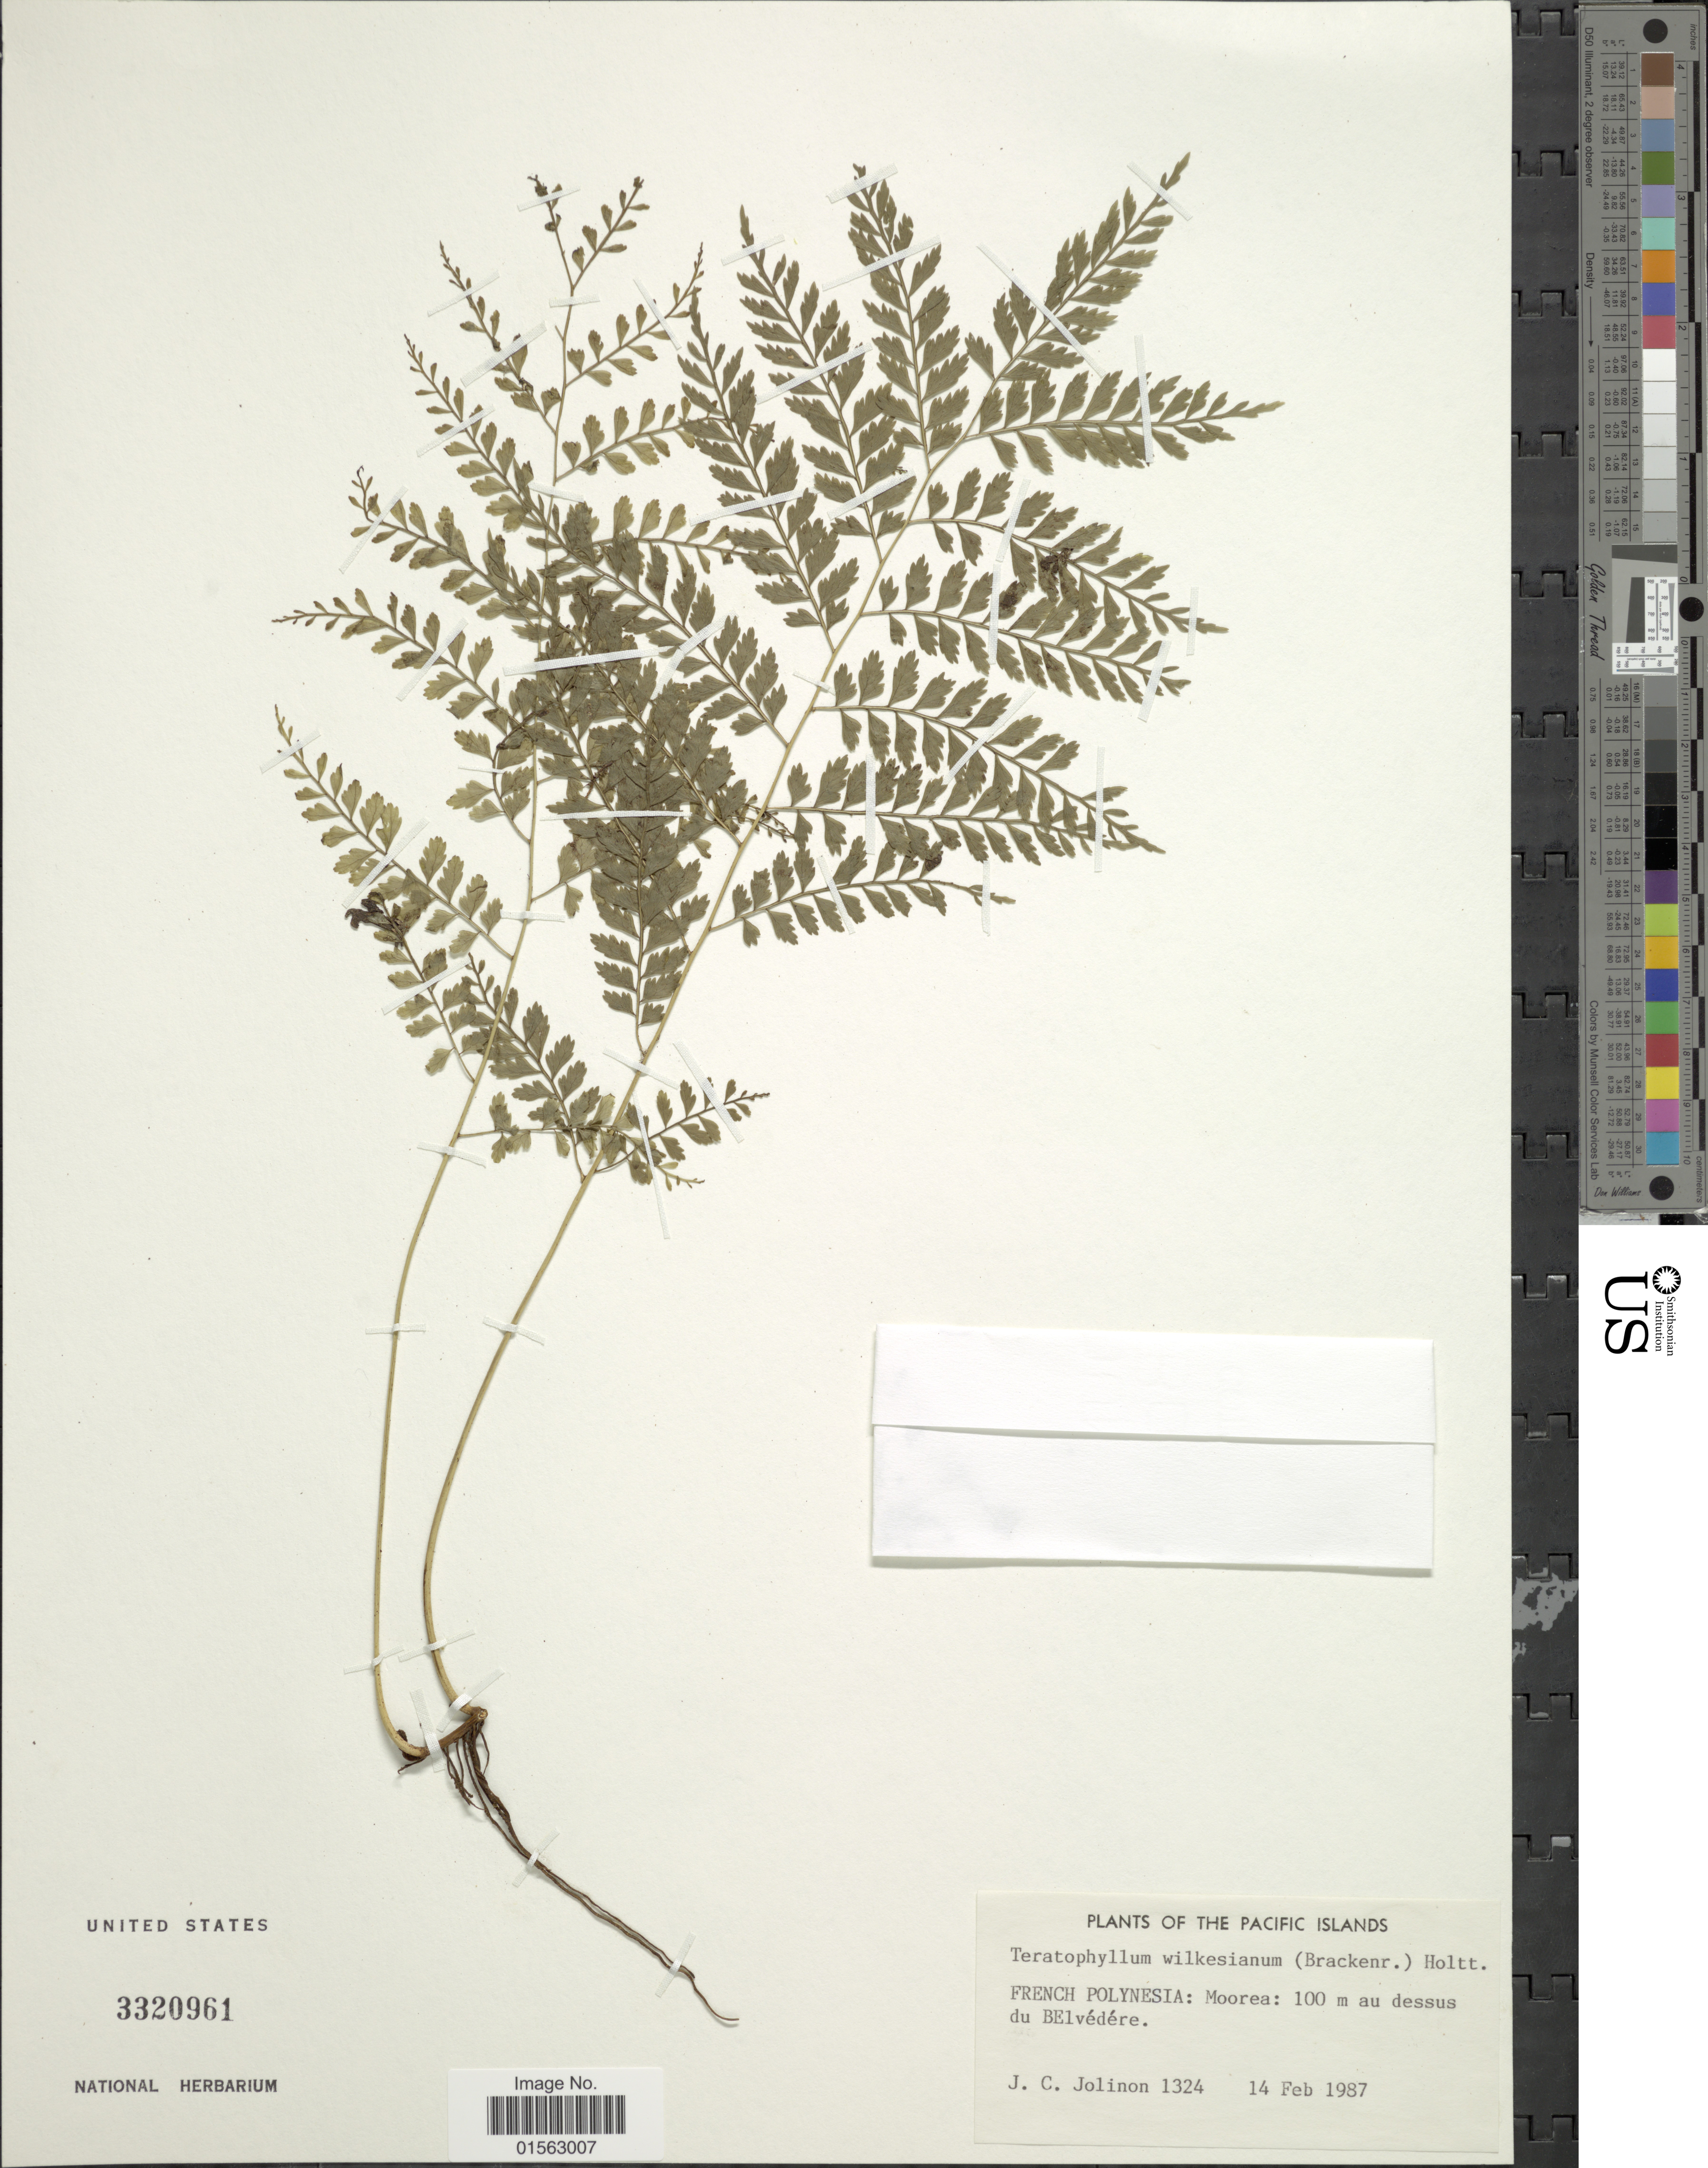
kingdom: Plantae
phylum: Tracheophyta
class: Polypodiopsida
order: Polypodiales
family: Dryopteridaceae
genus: Teratophyllum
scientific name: Teratophyllum wilkesianum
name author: (Brack.) Holttum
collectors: J. Jolinon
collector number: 1324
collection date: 1987-02-14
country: French Polynesia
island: Moorea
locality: Pacific Islands, French Polynesia: Moorea: 100 m au dessus du Belvédére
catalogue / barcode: US 3320961